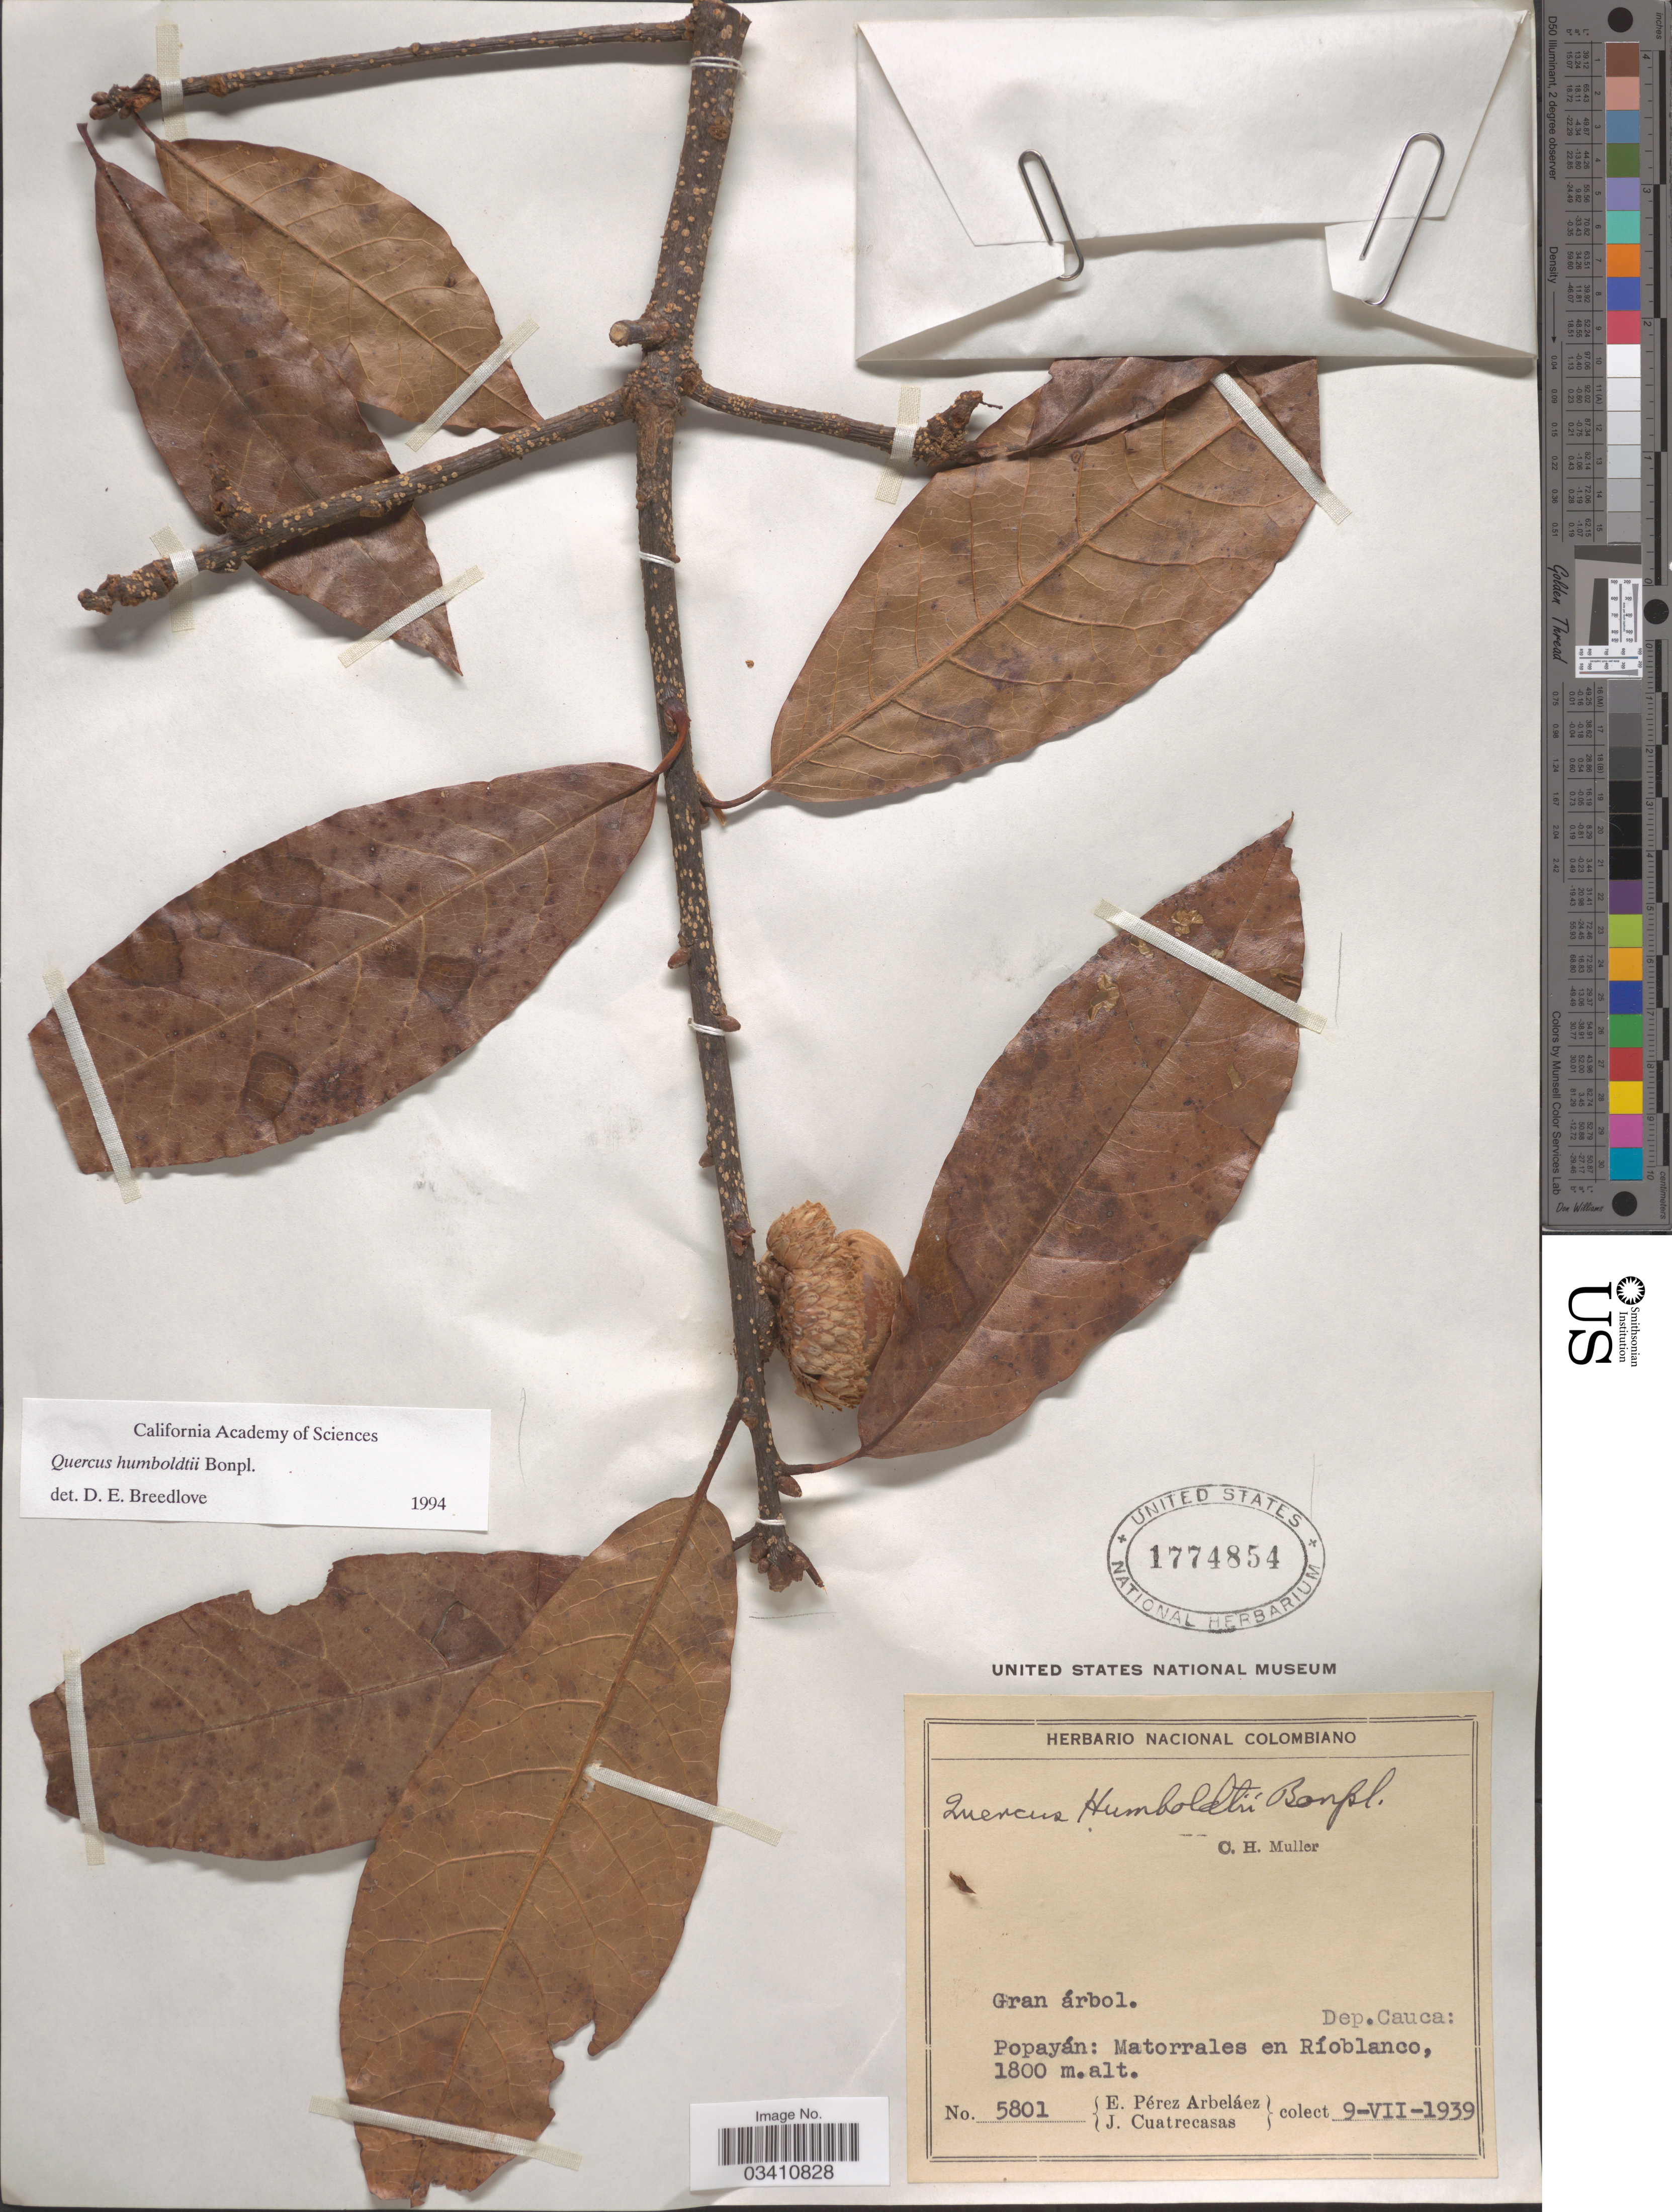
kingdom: Plantae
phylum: Tracheophyta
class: Magnoliopsida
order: Fagales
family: Fagaceae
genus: Quercus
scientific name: Quercus humboldtii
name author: Bonpl.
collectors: E. Pérez Arbeláez & J. Cuatrecasas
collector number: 5801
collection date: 1939-07-09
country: Colombia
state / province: Cauca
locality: Dep. Cauca: Popayán: Matorrales en Ríoblanco.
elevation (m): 1800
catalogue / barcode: US 1774854